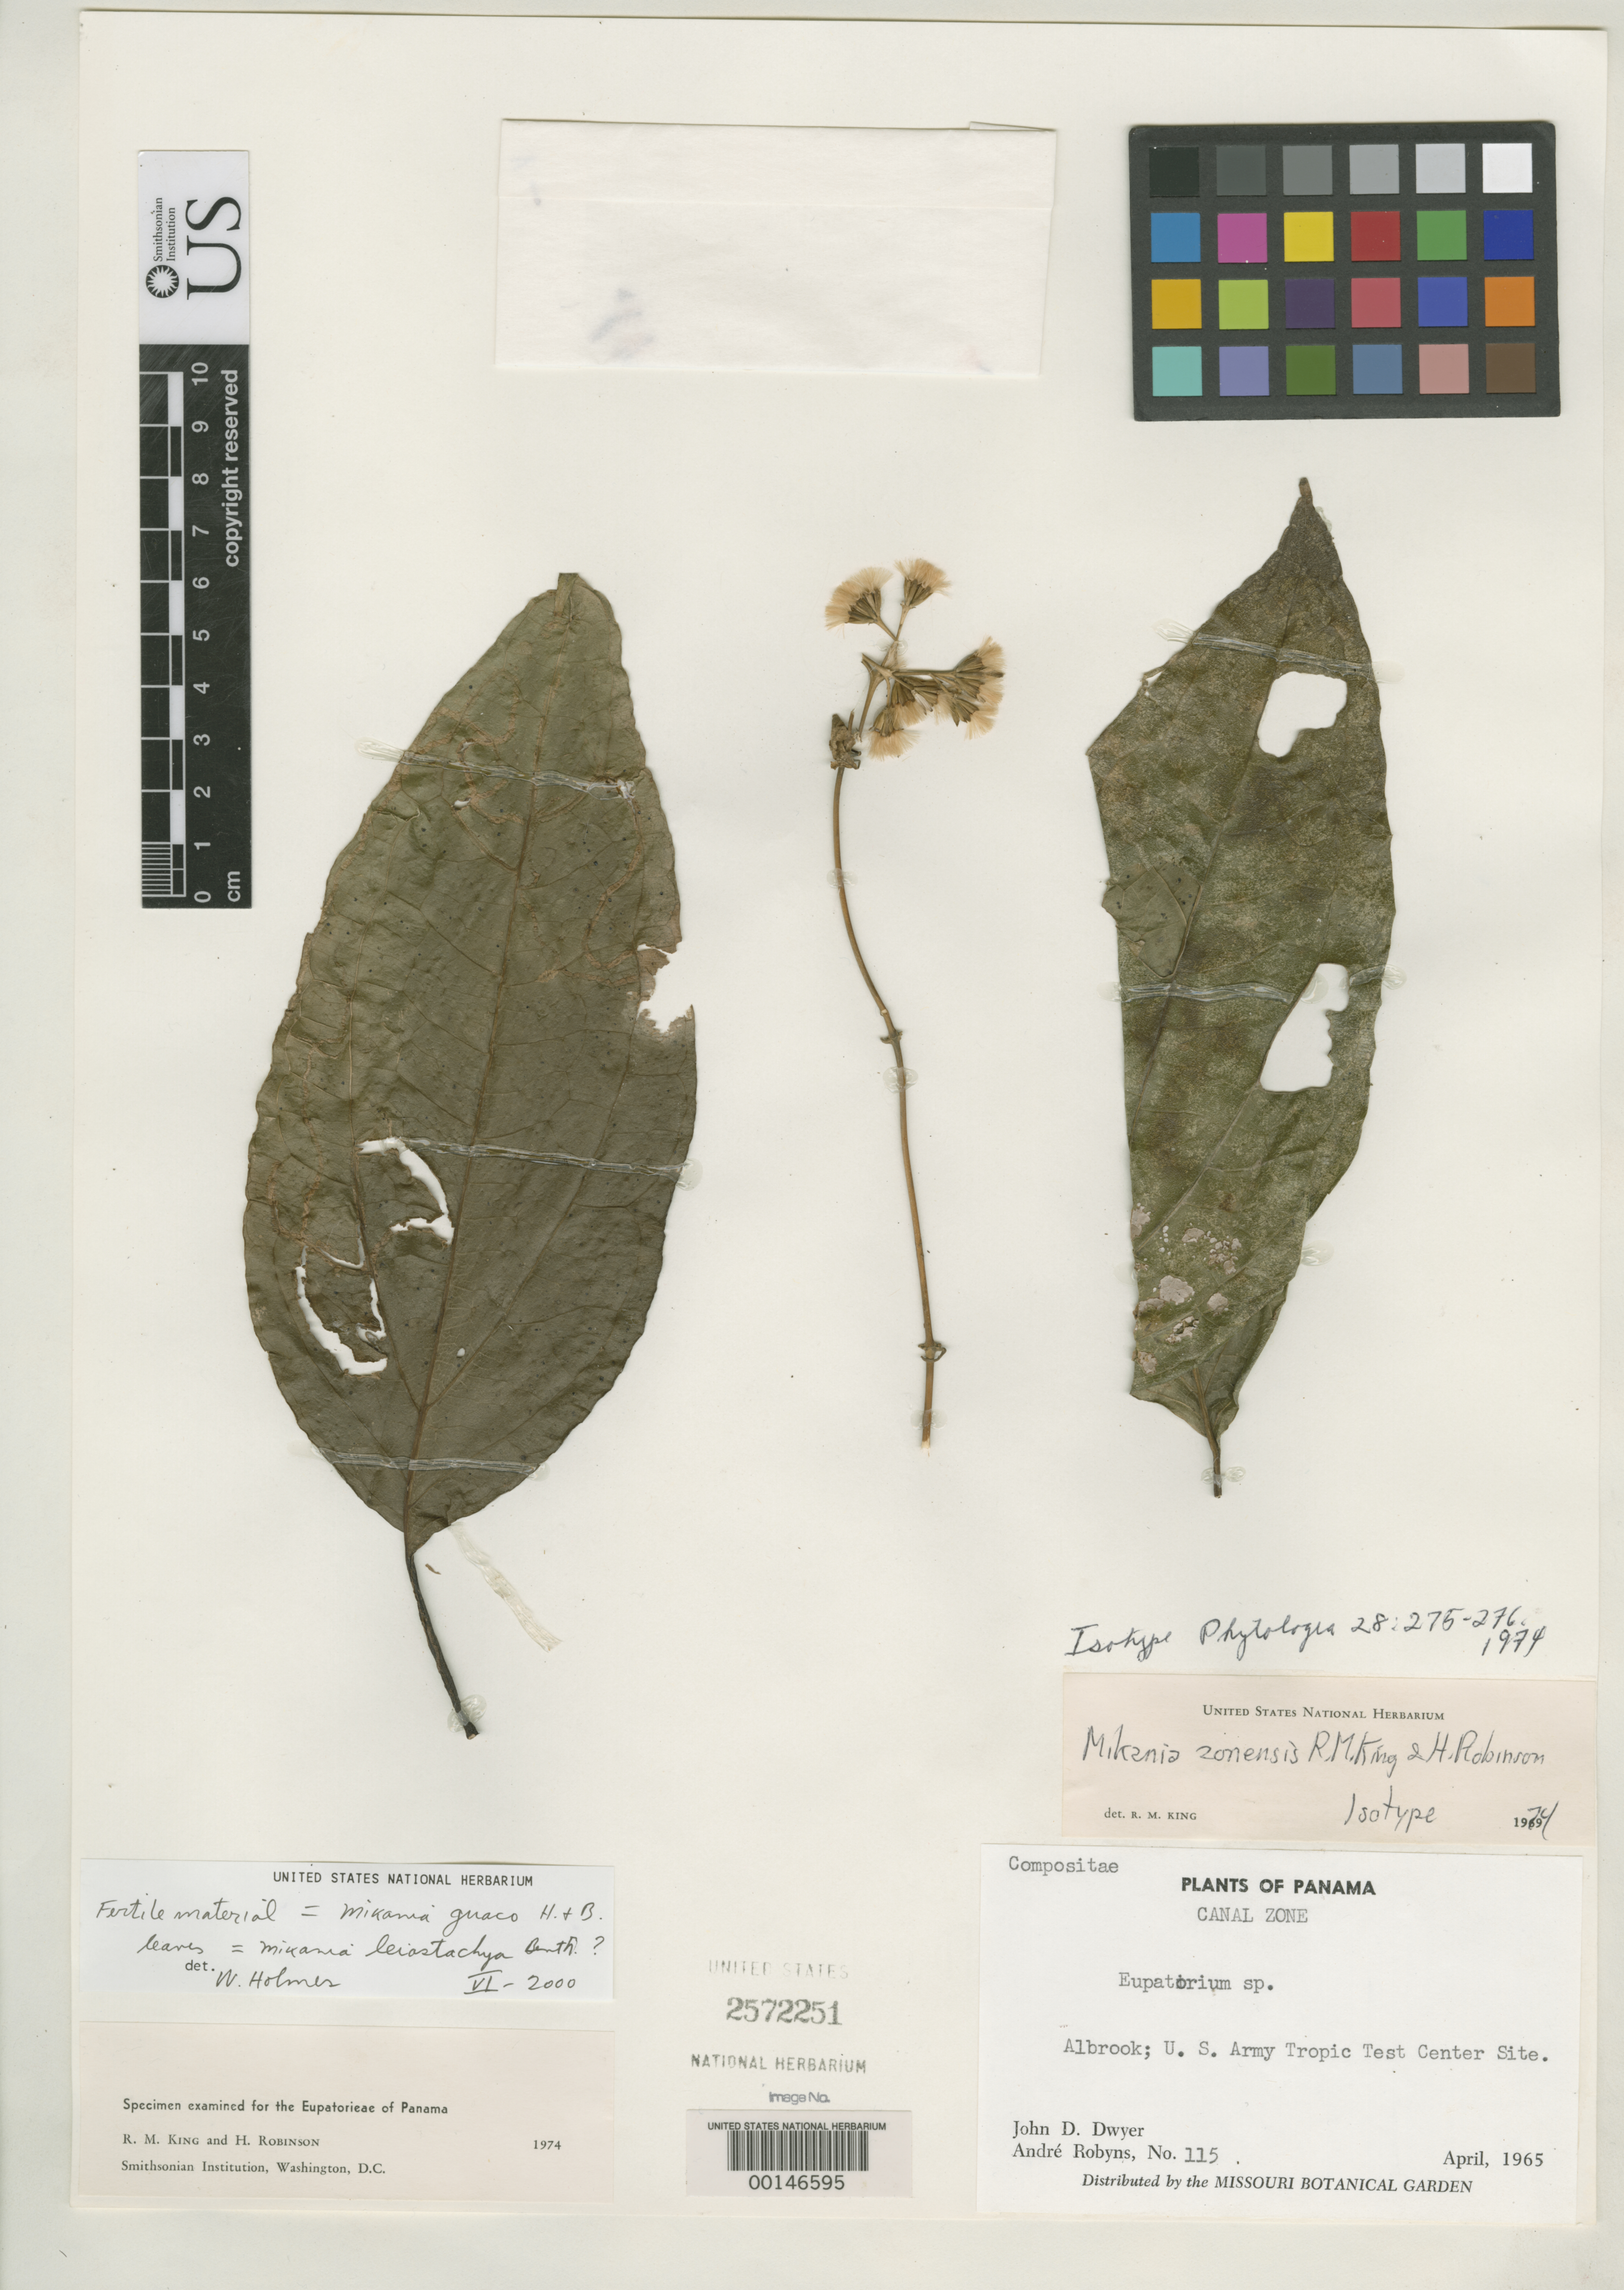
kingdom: Plantae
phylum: Tracheophyta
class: Magnoliopsida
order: Asterales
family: Asteraceae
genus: Mikania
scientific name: Mikania zonensis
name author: R.M. King & H. Rob.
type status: Isotype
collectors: J. D. Dwyer & A. G. Robyns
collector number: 115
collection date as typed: Apr 1965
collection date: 1965-04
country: Panama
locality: Albrook Site, US Army Tropic Test Center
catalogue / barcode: US 2572251